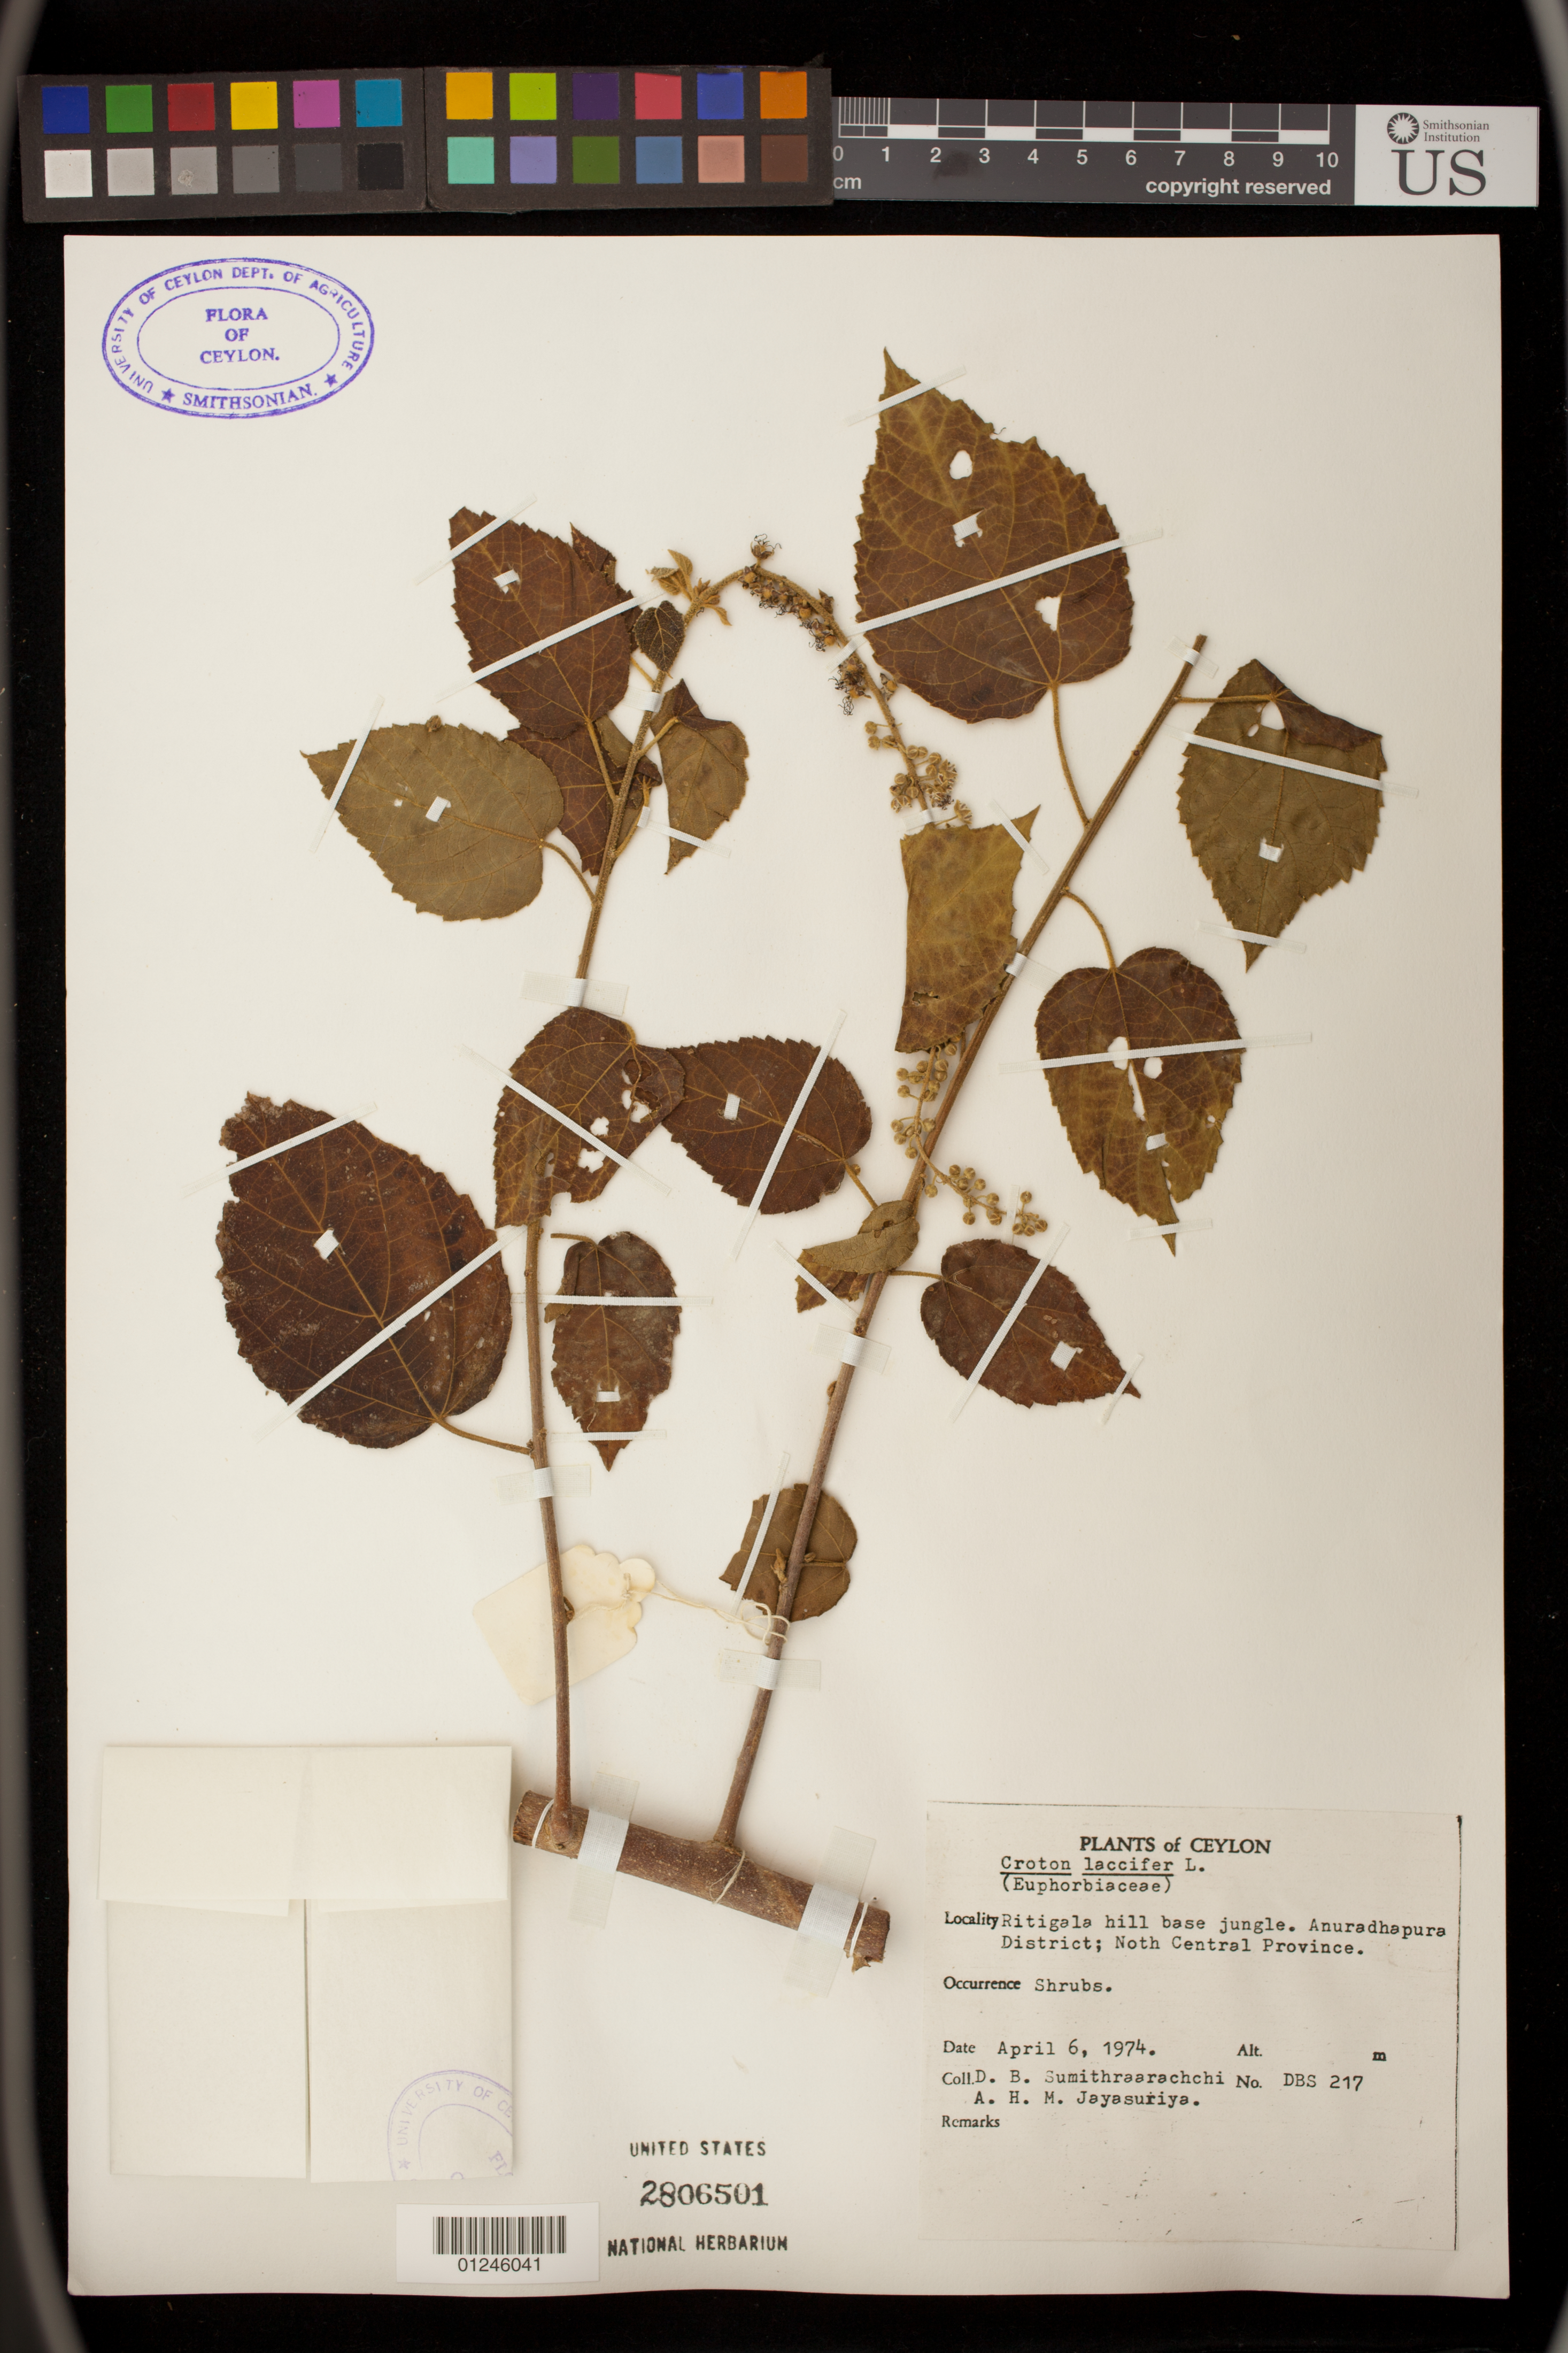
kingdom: Plantae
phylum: Tracheophyta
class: Magnoliopsida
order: Malpighiales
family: Euphorbiaceae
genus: Croton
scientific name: Croton lacciferus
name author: Blanco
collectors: D. B. Sumithraarachchi & A. H. Jayasuriya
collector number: DBS 217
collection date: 1974-04-06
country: Sri Lanka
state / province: North Central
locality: Ritigala hill base jungle.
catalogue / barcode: US 2806501